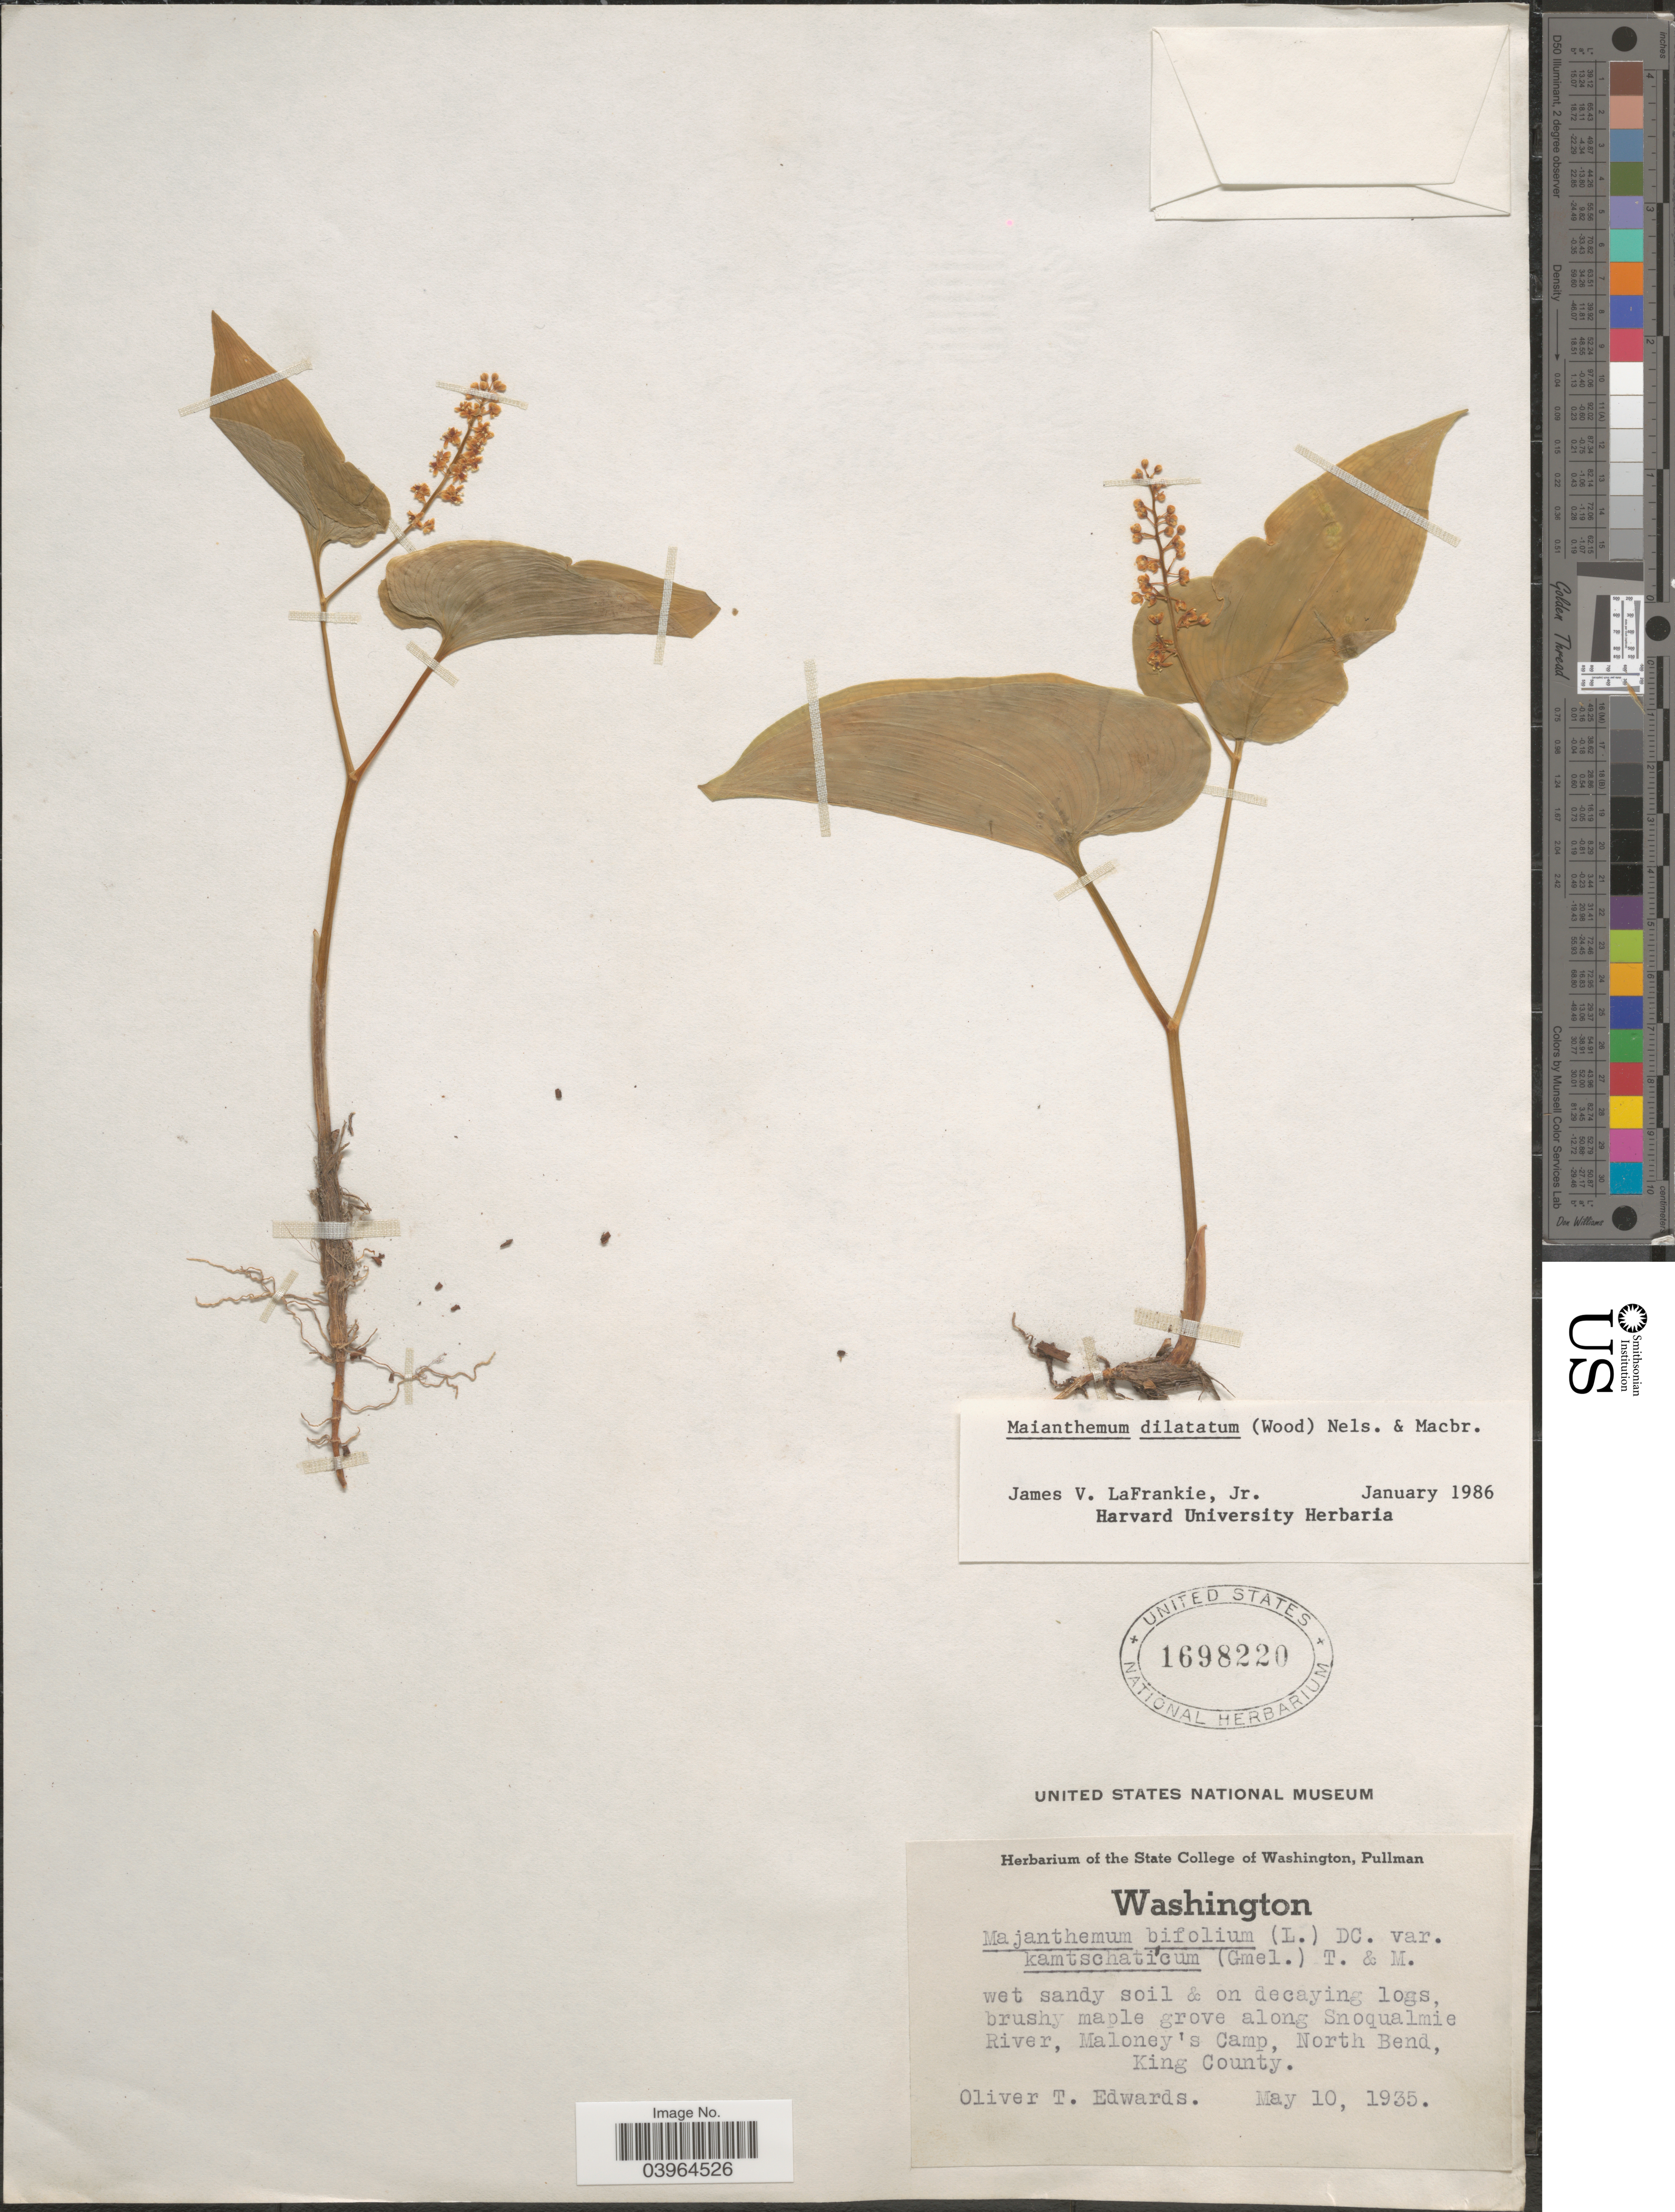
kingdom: Plantae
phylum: Tracheophyta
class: Liliopsida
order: Asparagales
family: Asparagaceae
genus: Maianthemum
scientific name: Maianthemum dilatatum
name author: (Alph. Wood) A. Nelson & J.F. Macbr.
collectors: O. Edwards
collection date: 1935-05-10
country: United States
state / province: Washington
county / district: King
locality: Along Snoqualmie River, Maloney's Camp, North Bend, King County.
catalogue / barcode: US 1698220